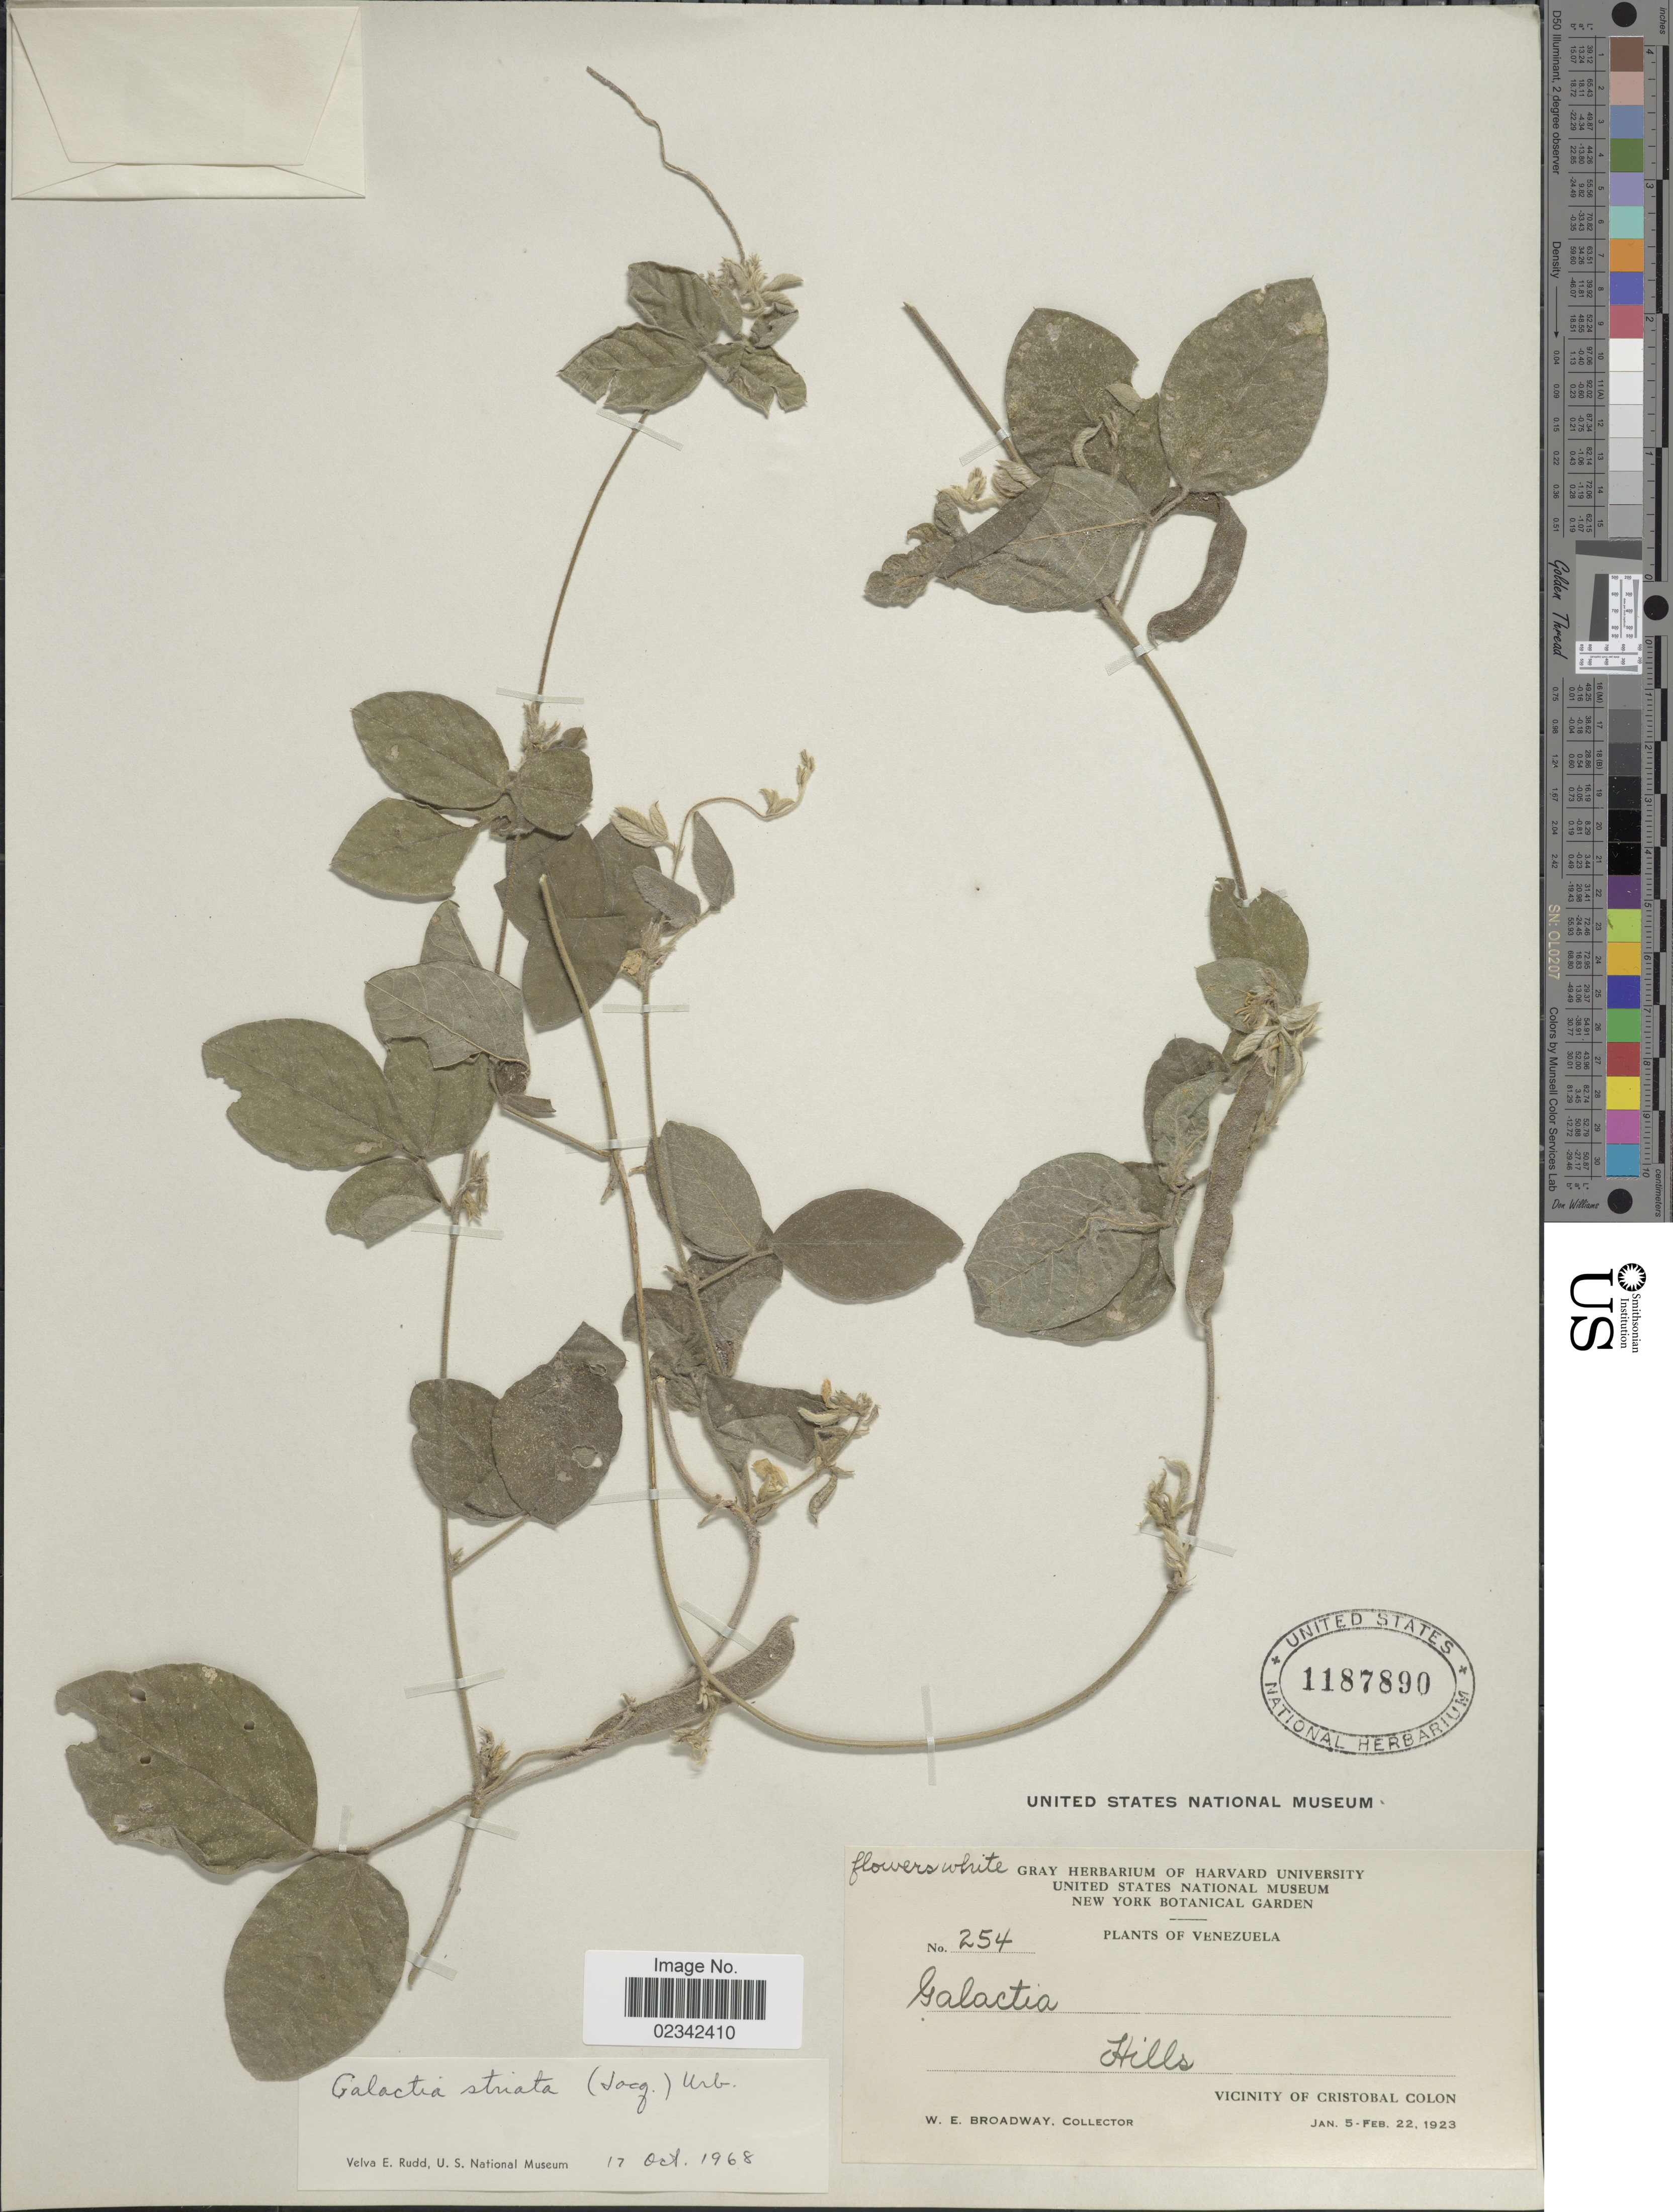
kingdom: Plantae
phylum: Tracheophyta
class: Magnoliopsida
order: Fabales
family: Fabaceae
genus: Galactia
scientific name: Galactia striata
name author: (Jacq.) Urb.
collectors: W. E. Broadway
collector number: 254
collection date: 1923-01-05/1923-02-22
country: Venezuela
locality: Hills, vicinity of Cristobal Colon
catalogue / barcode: US 1187890